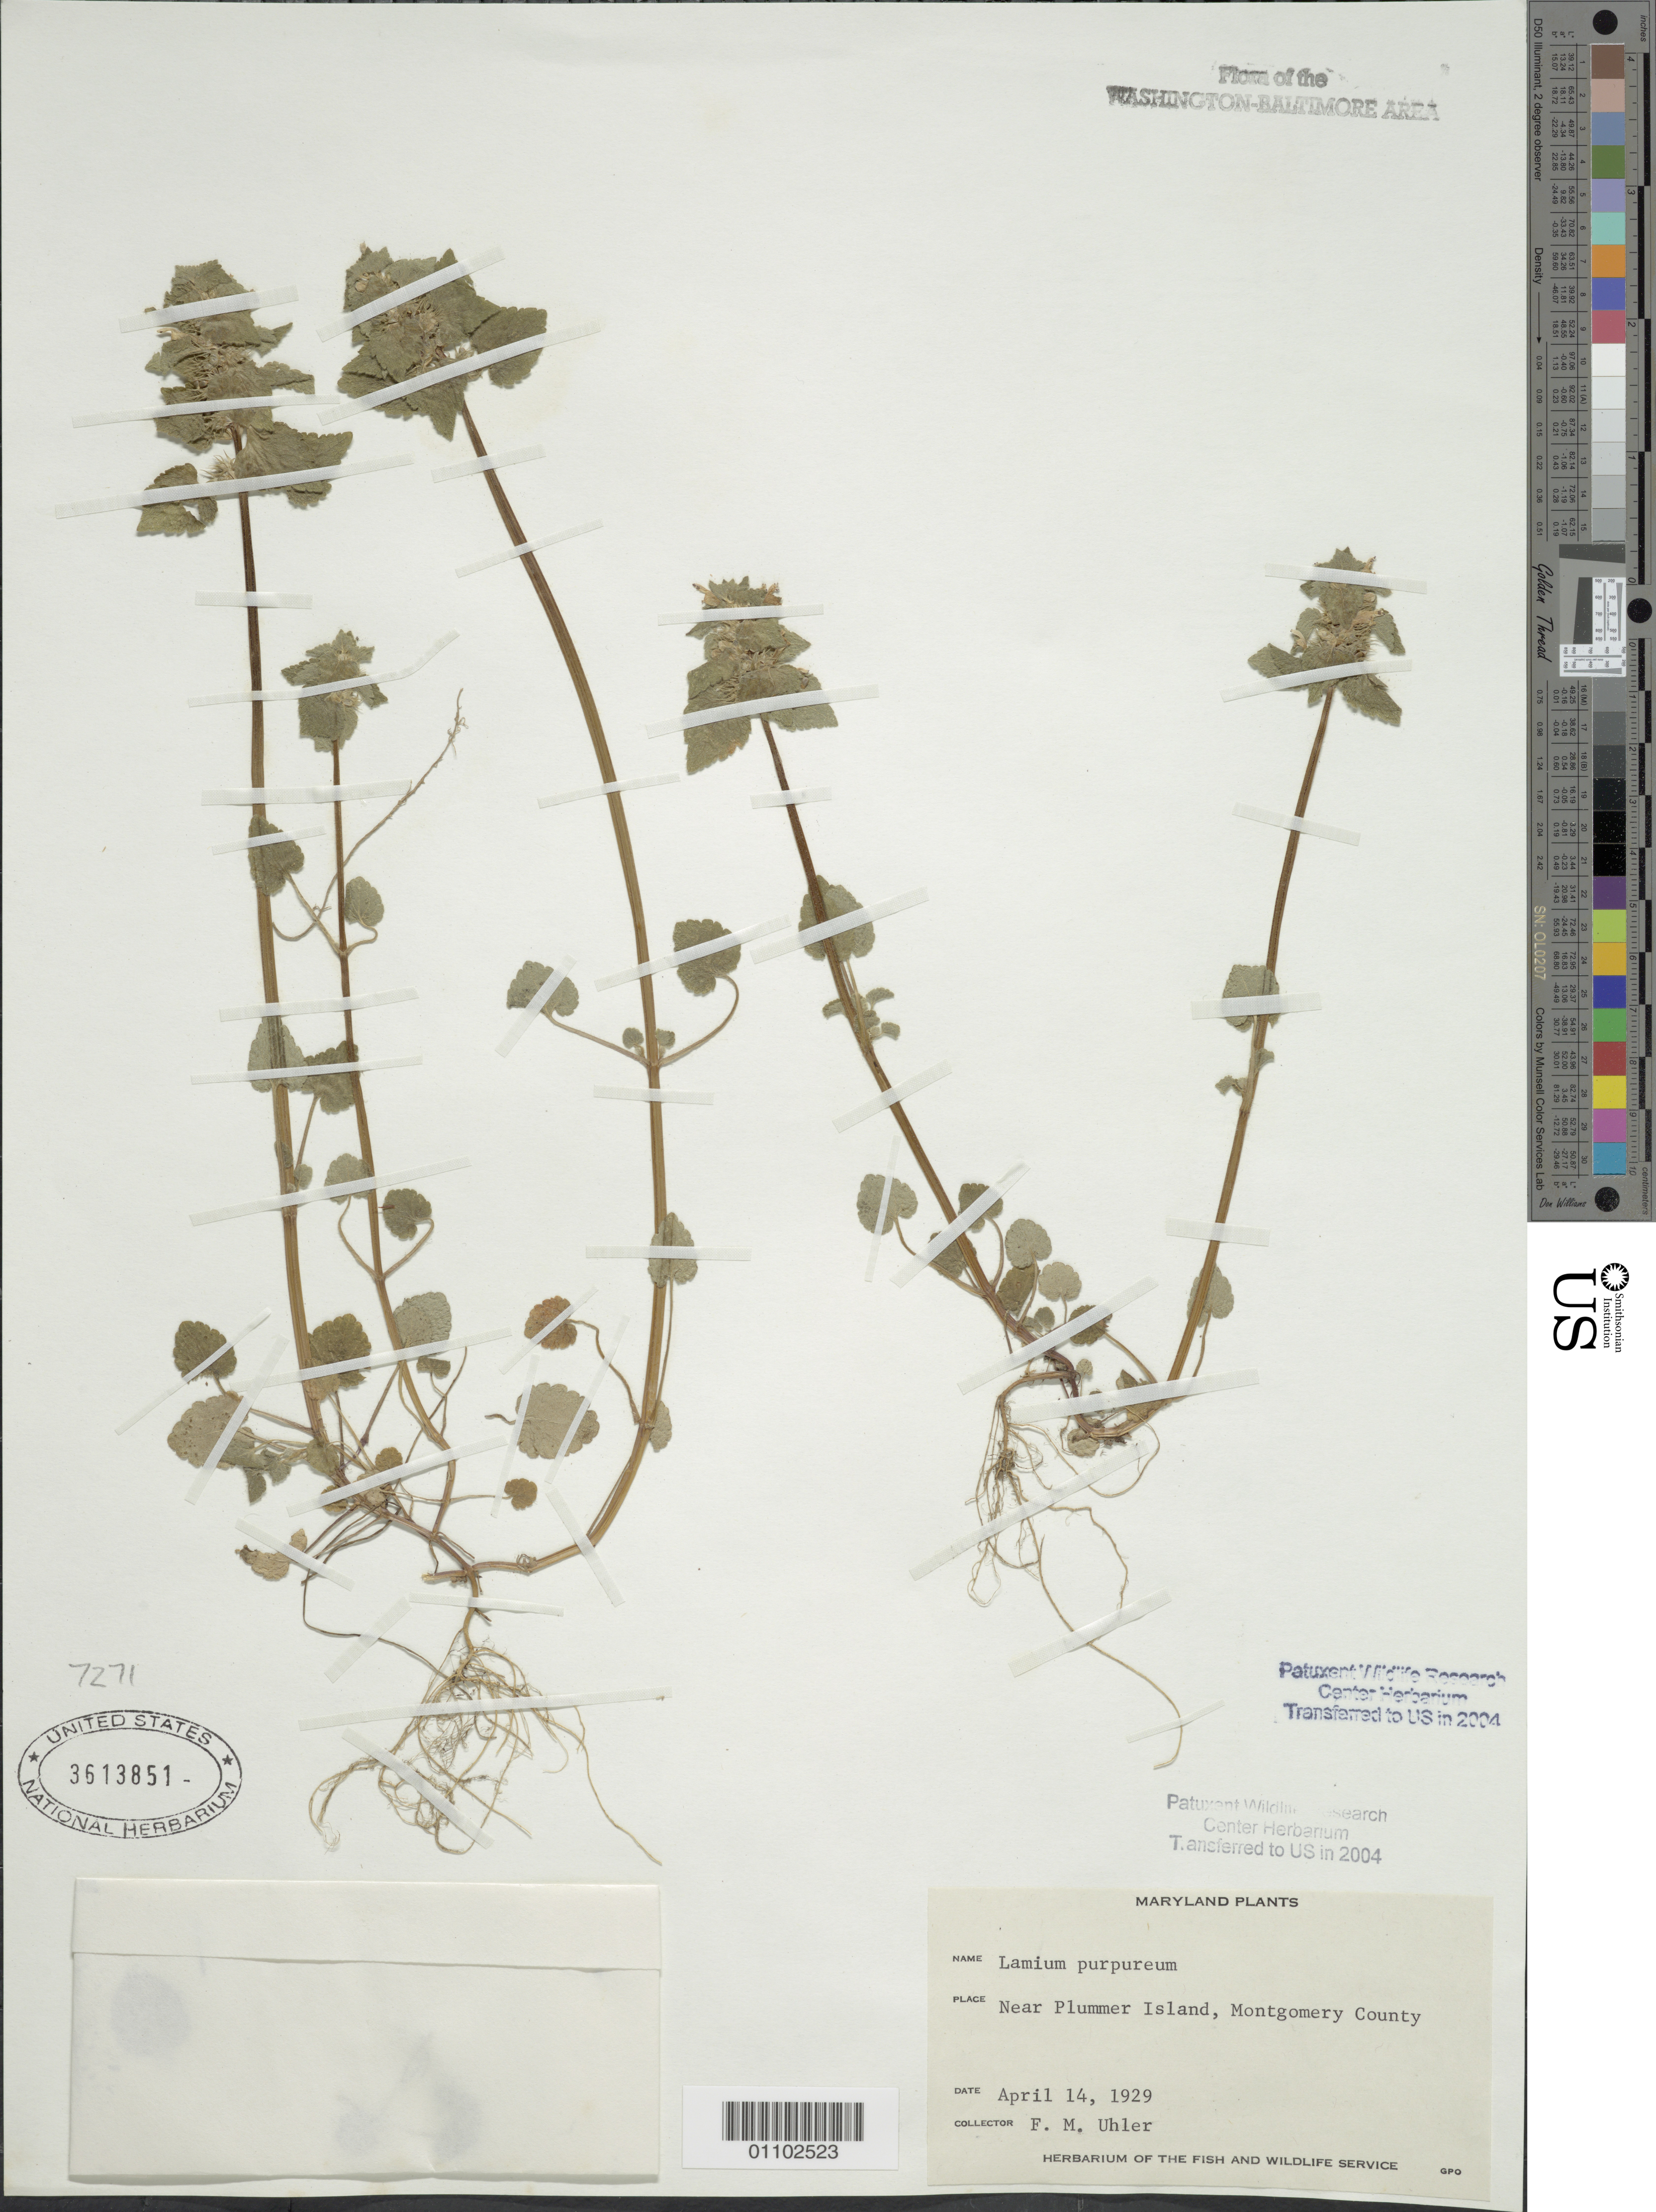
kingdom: Plantae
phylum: Tracheophyta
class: Magnoliopsida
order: Lamiales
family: Lamiaceae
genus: Lamium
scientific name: Lamium purpureum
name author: L.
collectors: F. M. Uhler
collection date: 1929-04-14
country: United States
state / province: Maryland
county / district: Montgomery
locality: Near Plummer Island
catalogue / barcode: US 3613851